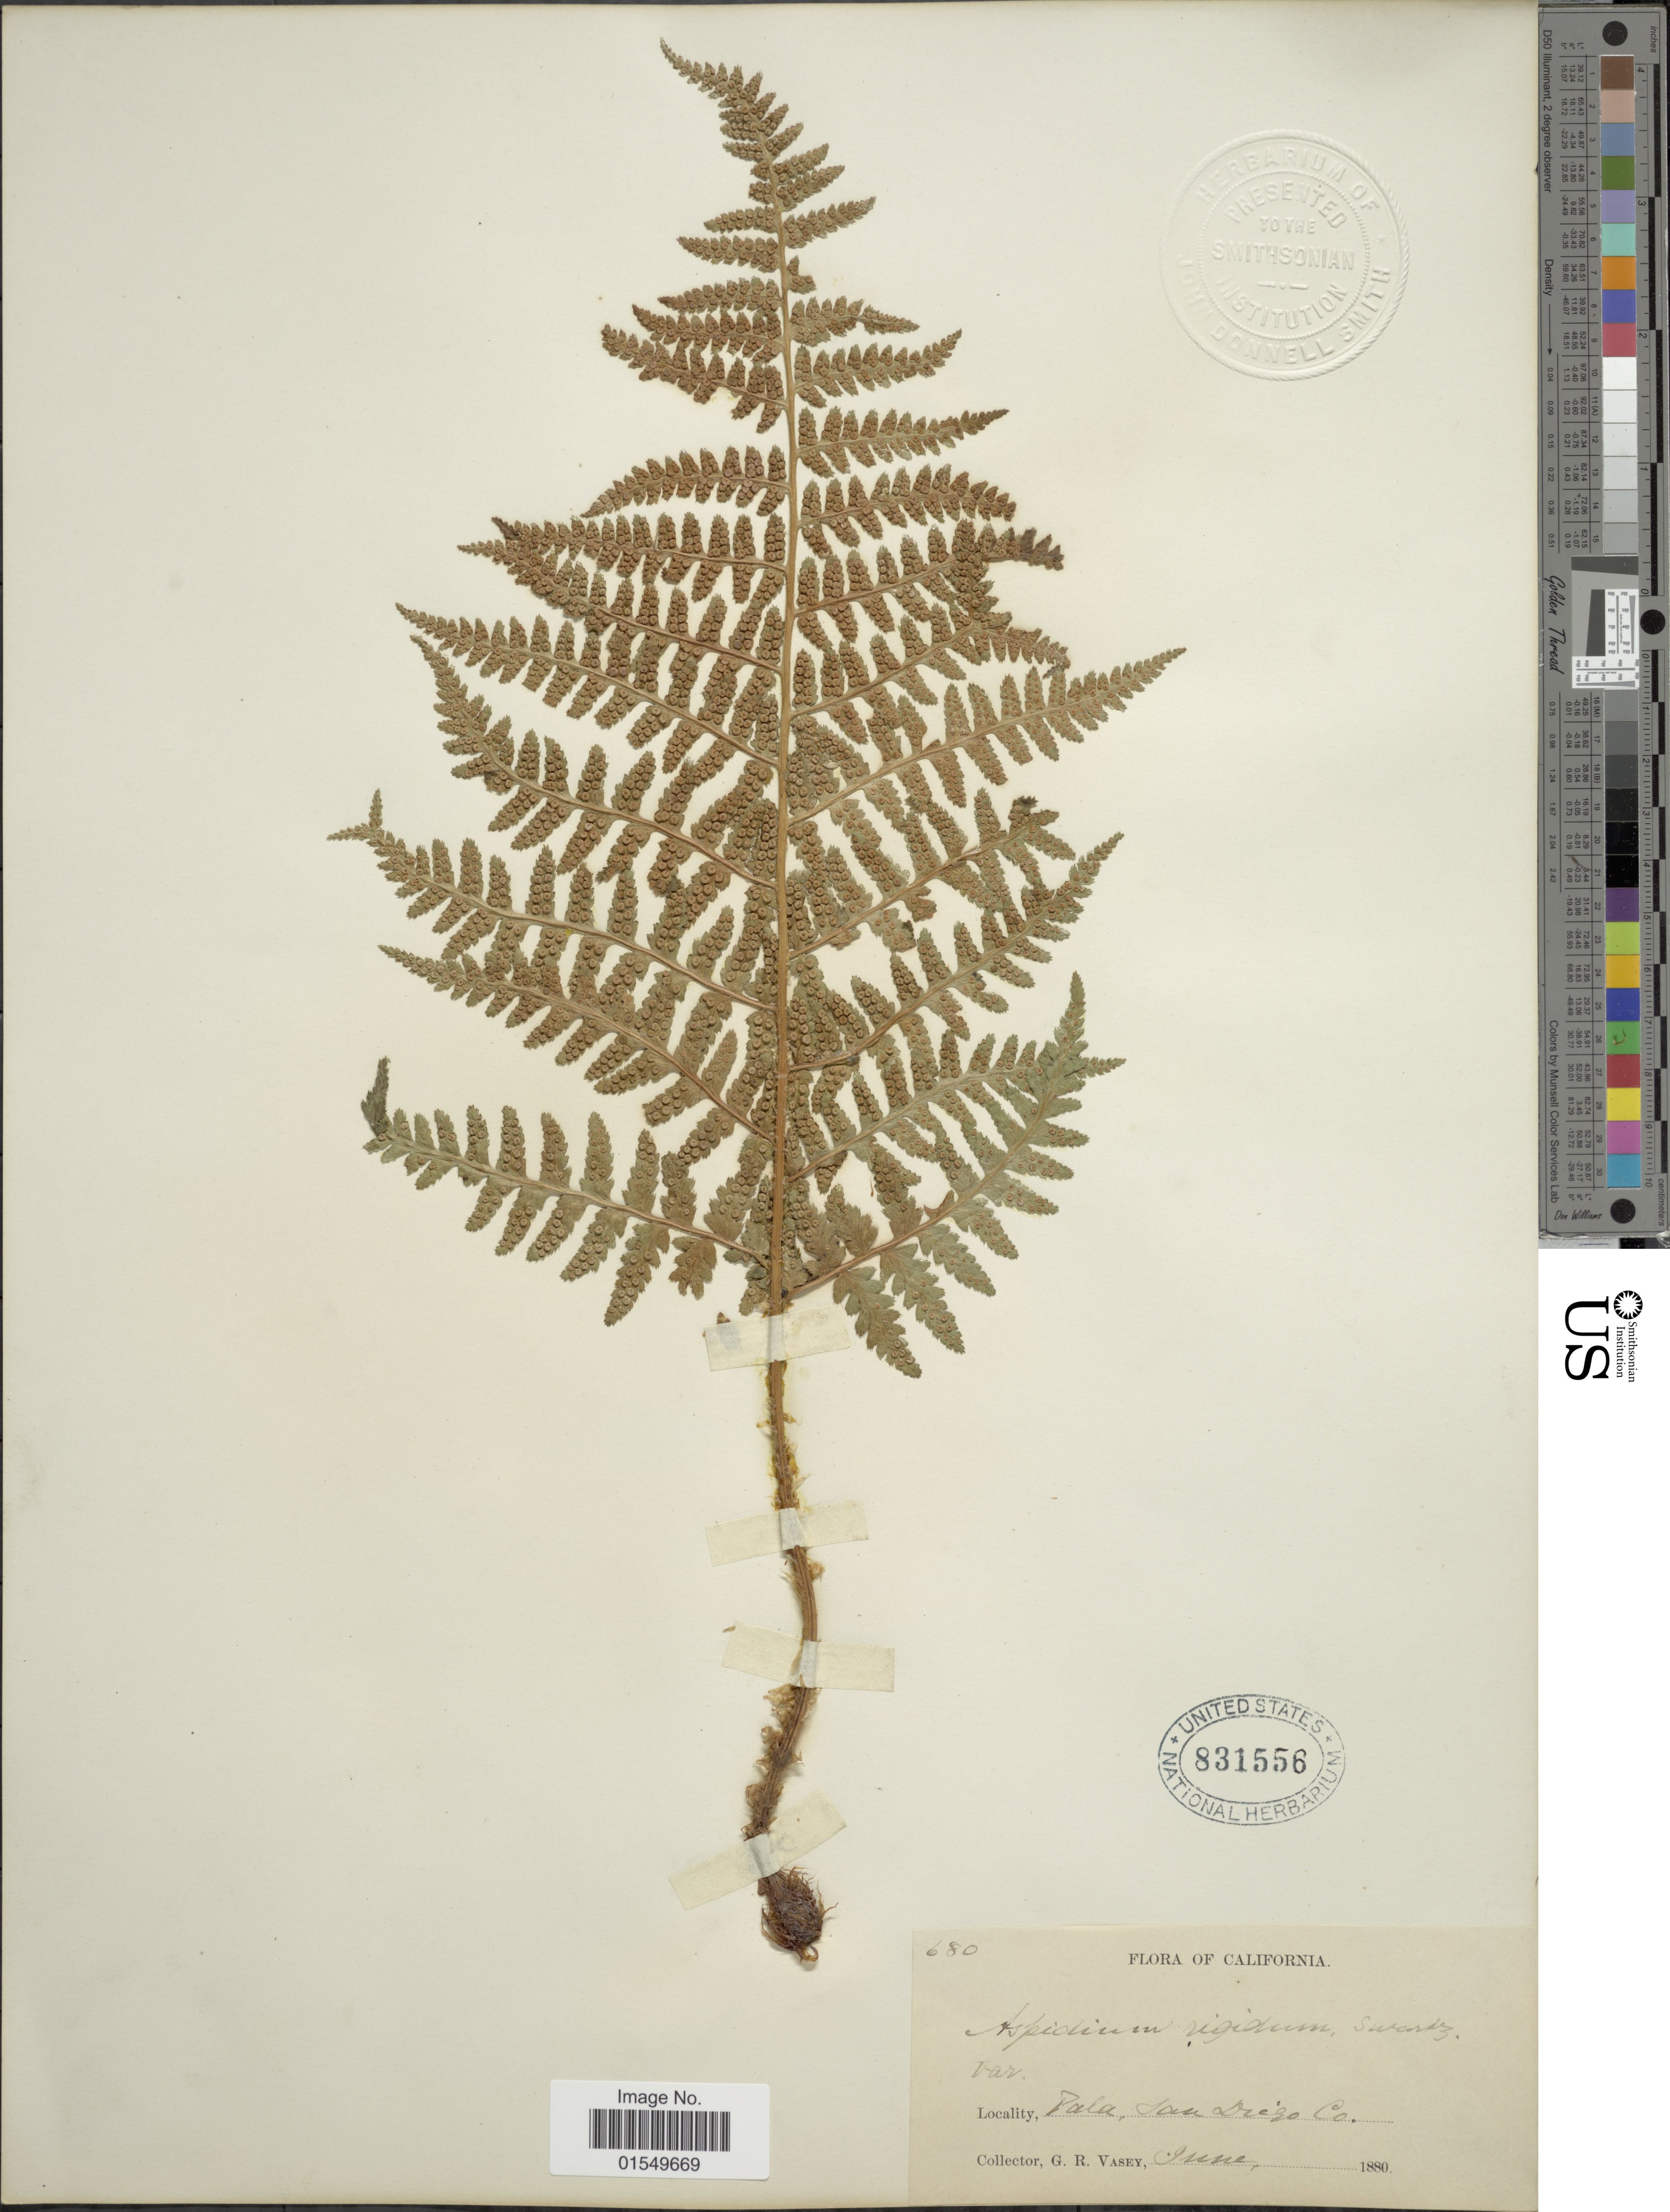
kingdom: Plantae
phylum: Tracheophyta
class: Polypodiopsida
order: Polypodiales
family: Dryopteridaceae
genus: Dryopteris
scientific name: Dryopteris arguta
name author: (Kaulf.) Maxon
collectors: G. R. Vasey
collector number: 680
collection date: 1880-06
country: United States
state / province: California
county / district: San Diego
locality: Pala, San Diego Co.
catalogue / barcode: US 831556